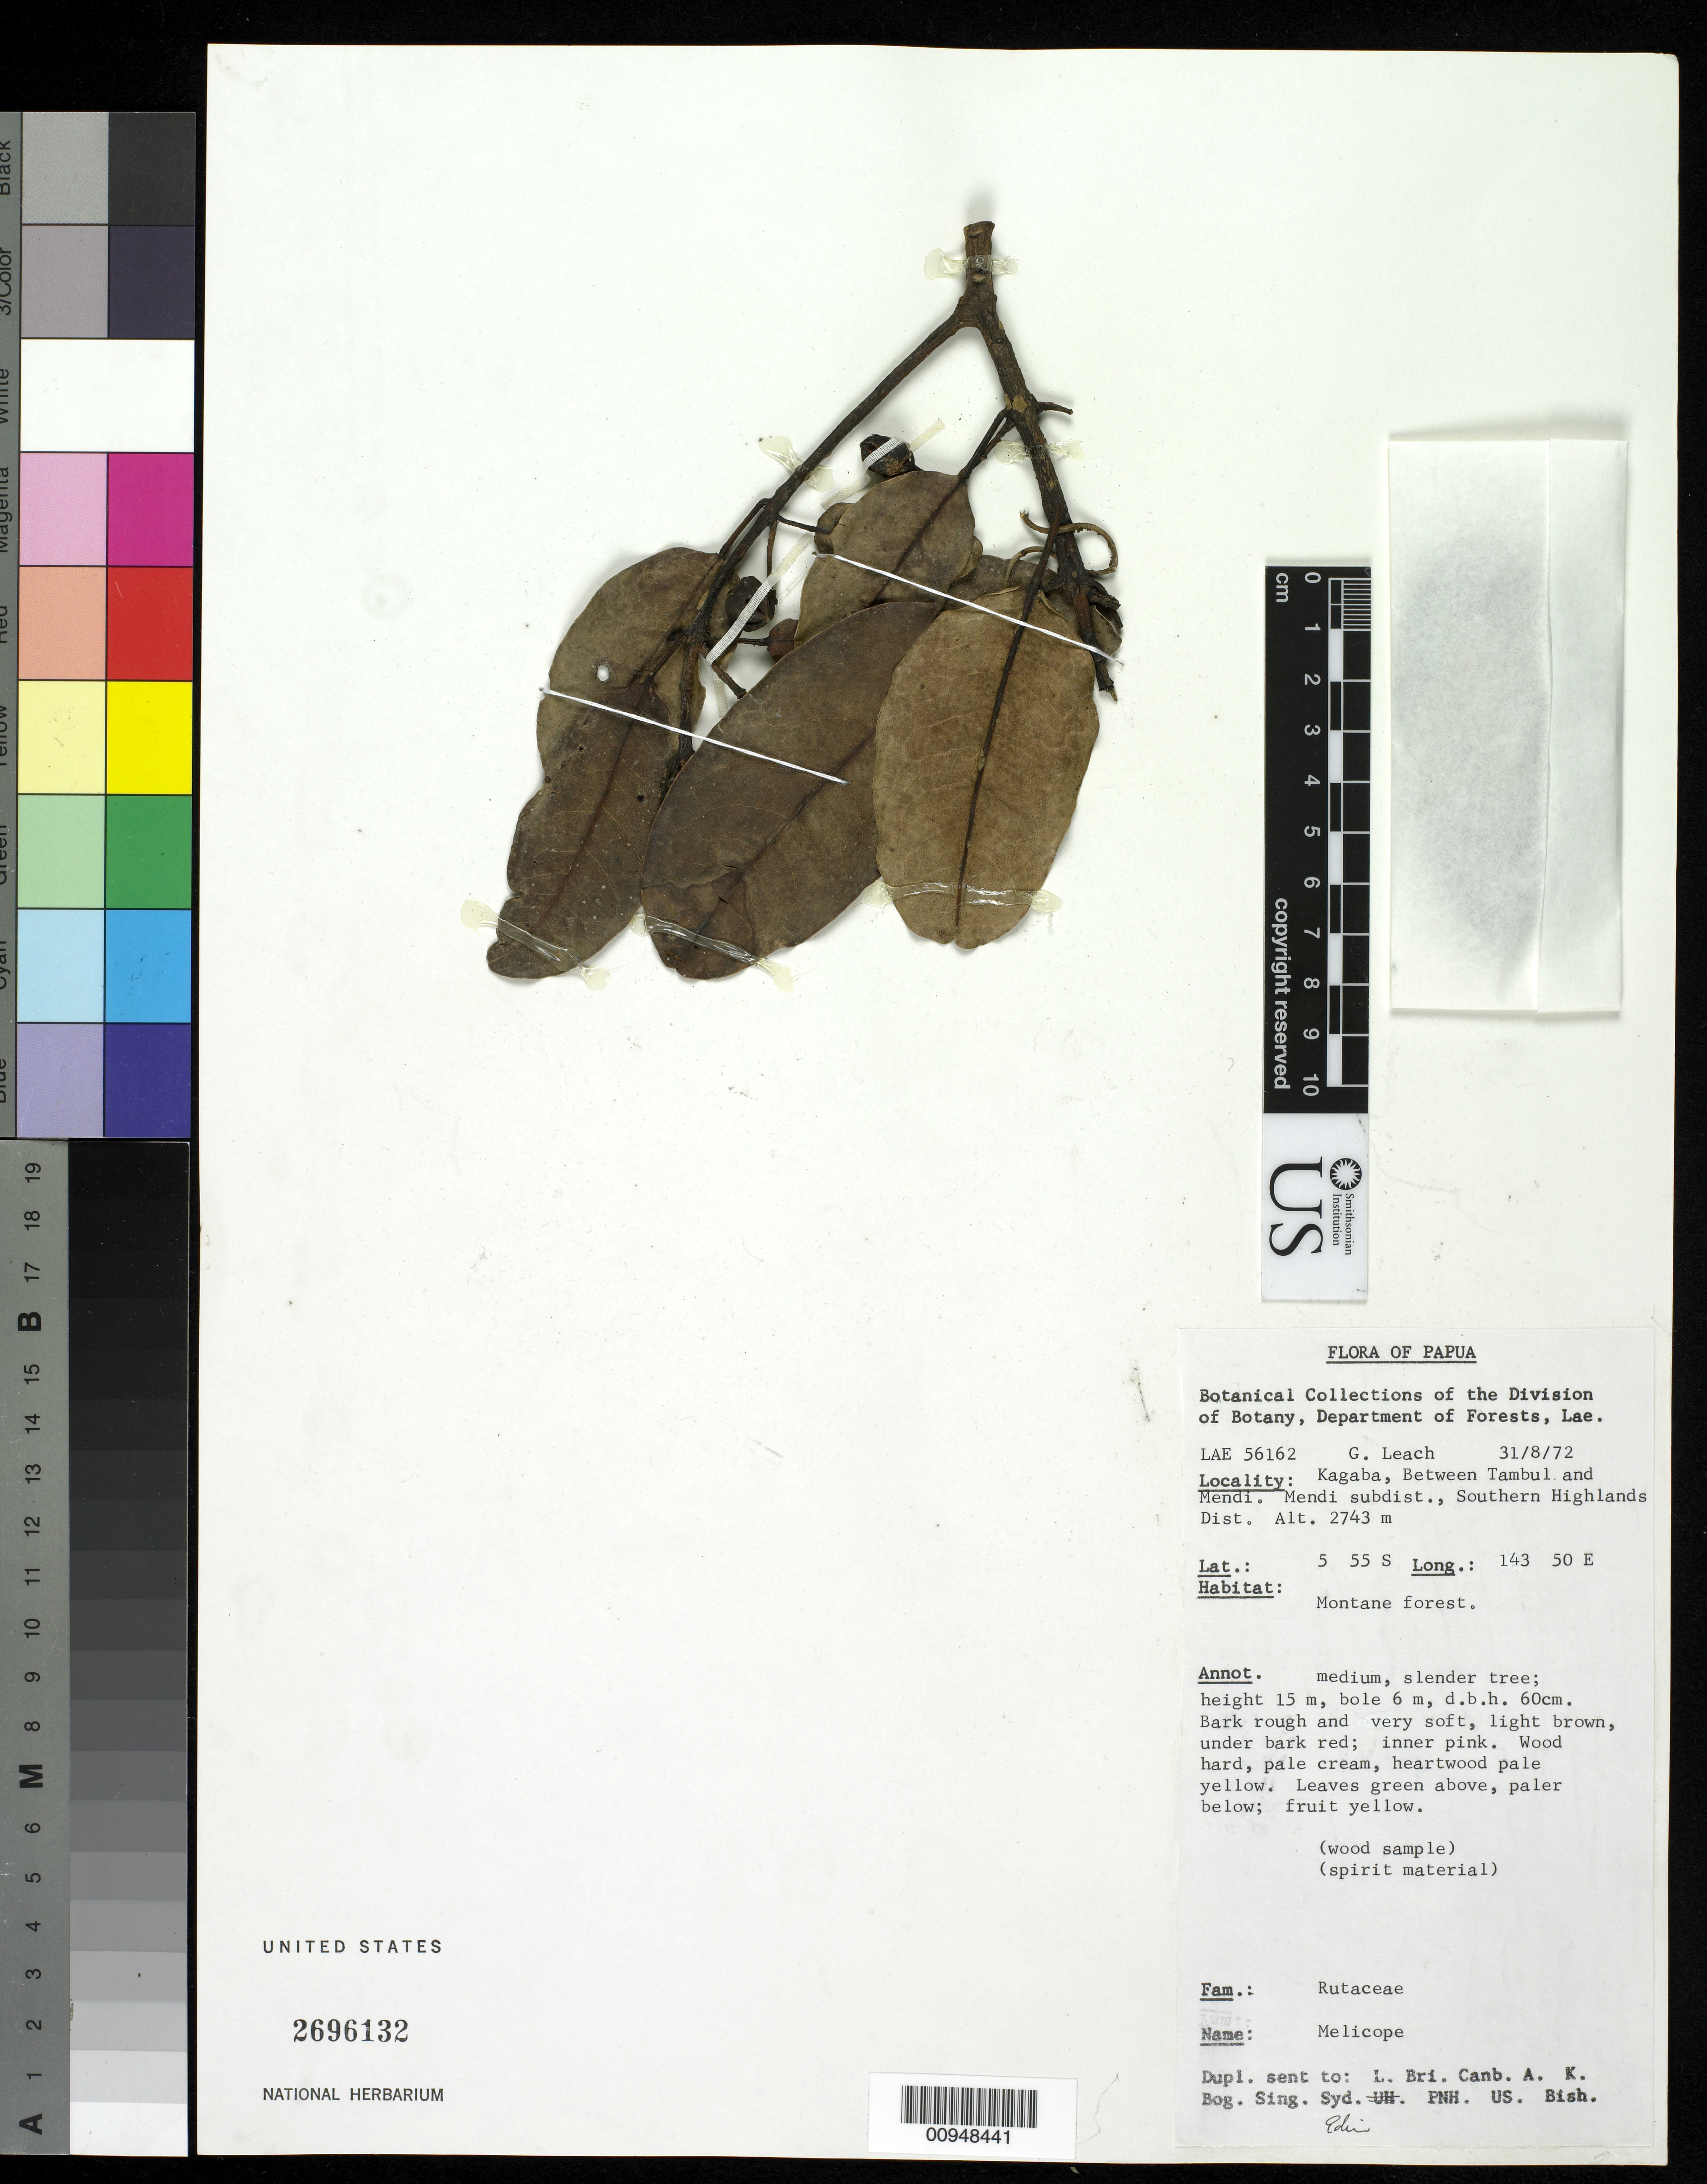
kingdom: Plantae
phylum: Tracheophyta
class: Magnoliopsida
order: Sapindales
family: Rutaceae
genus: Melicope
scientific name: Melicope sp.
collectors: G. Leach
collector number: LAE 56162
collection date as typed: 31 Aug 1972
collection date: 1972-08-31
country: Papua New Guinea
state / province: Southern Highlands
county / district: Mendi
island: New Guinea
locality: Kagaba between Tambul and Mendi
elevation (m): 2743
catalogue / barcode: US 2696132